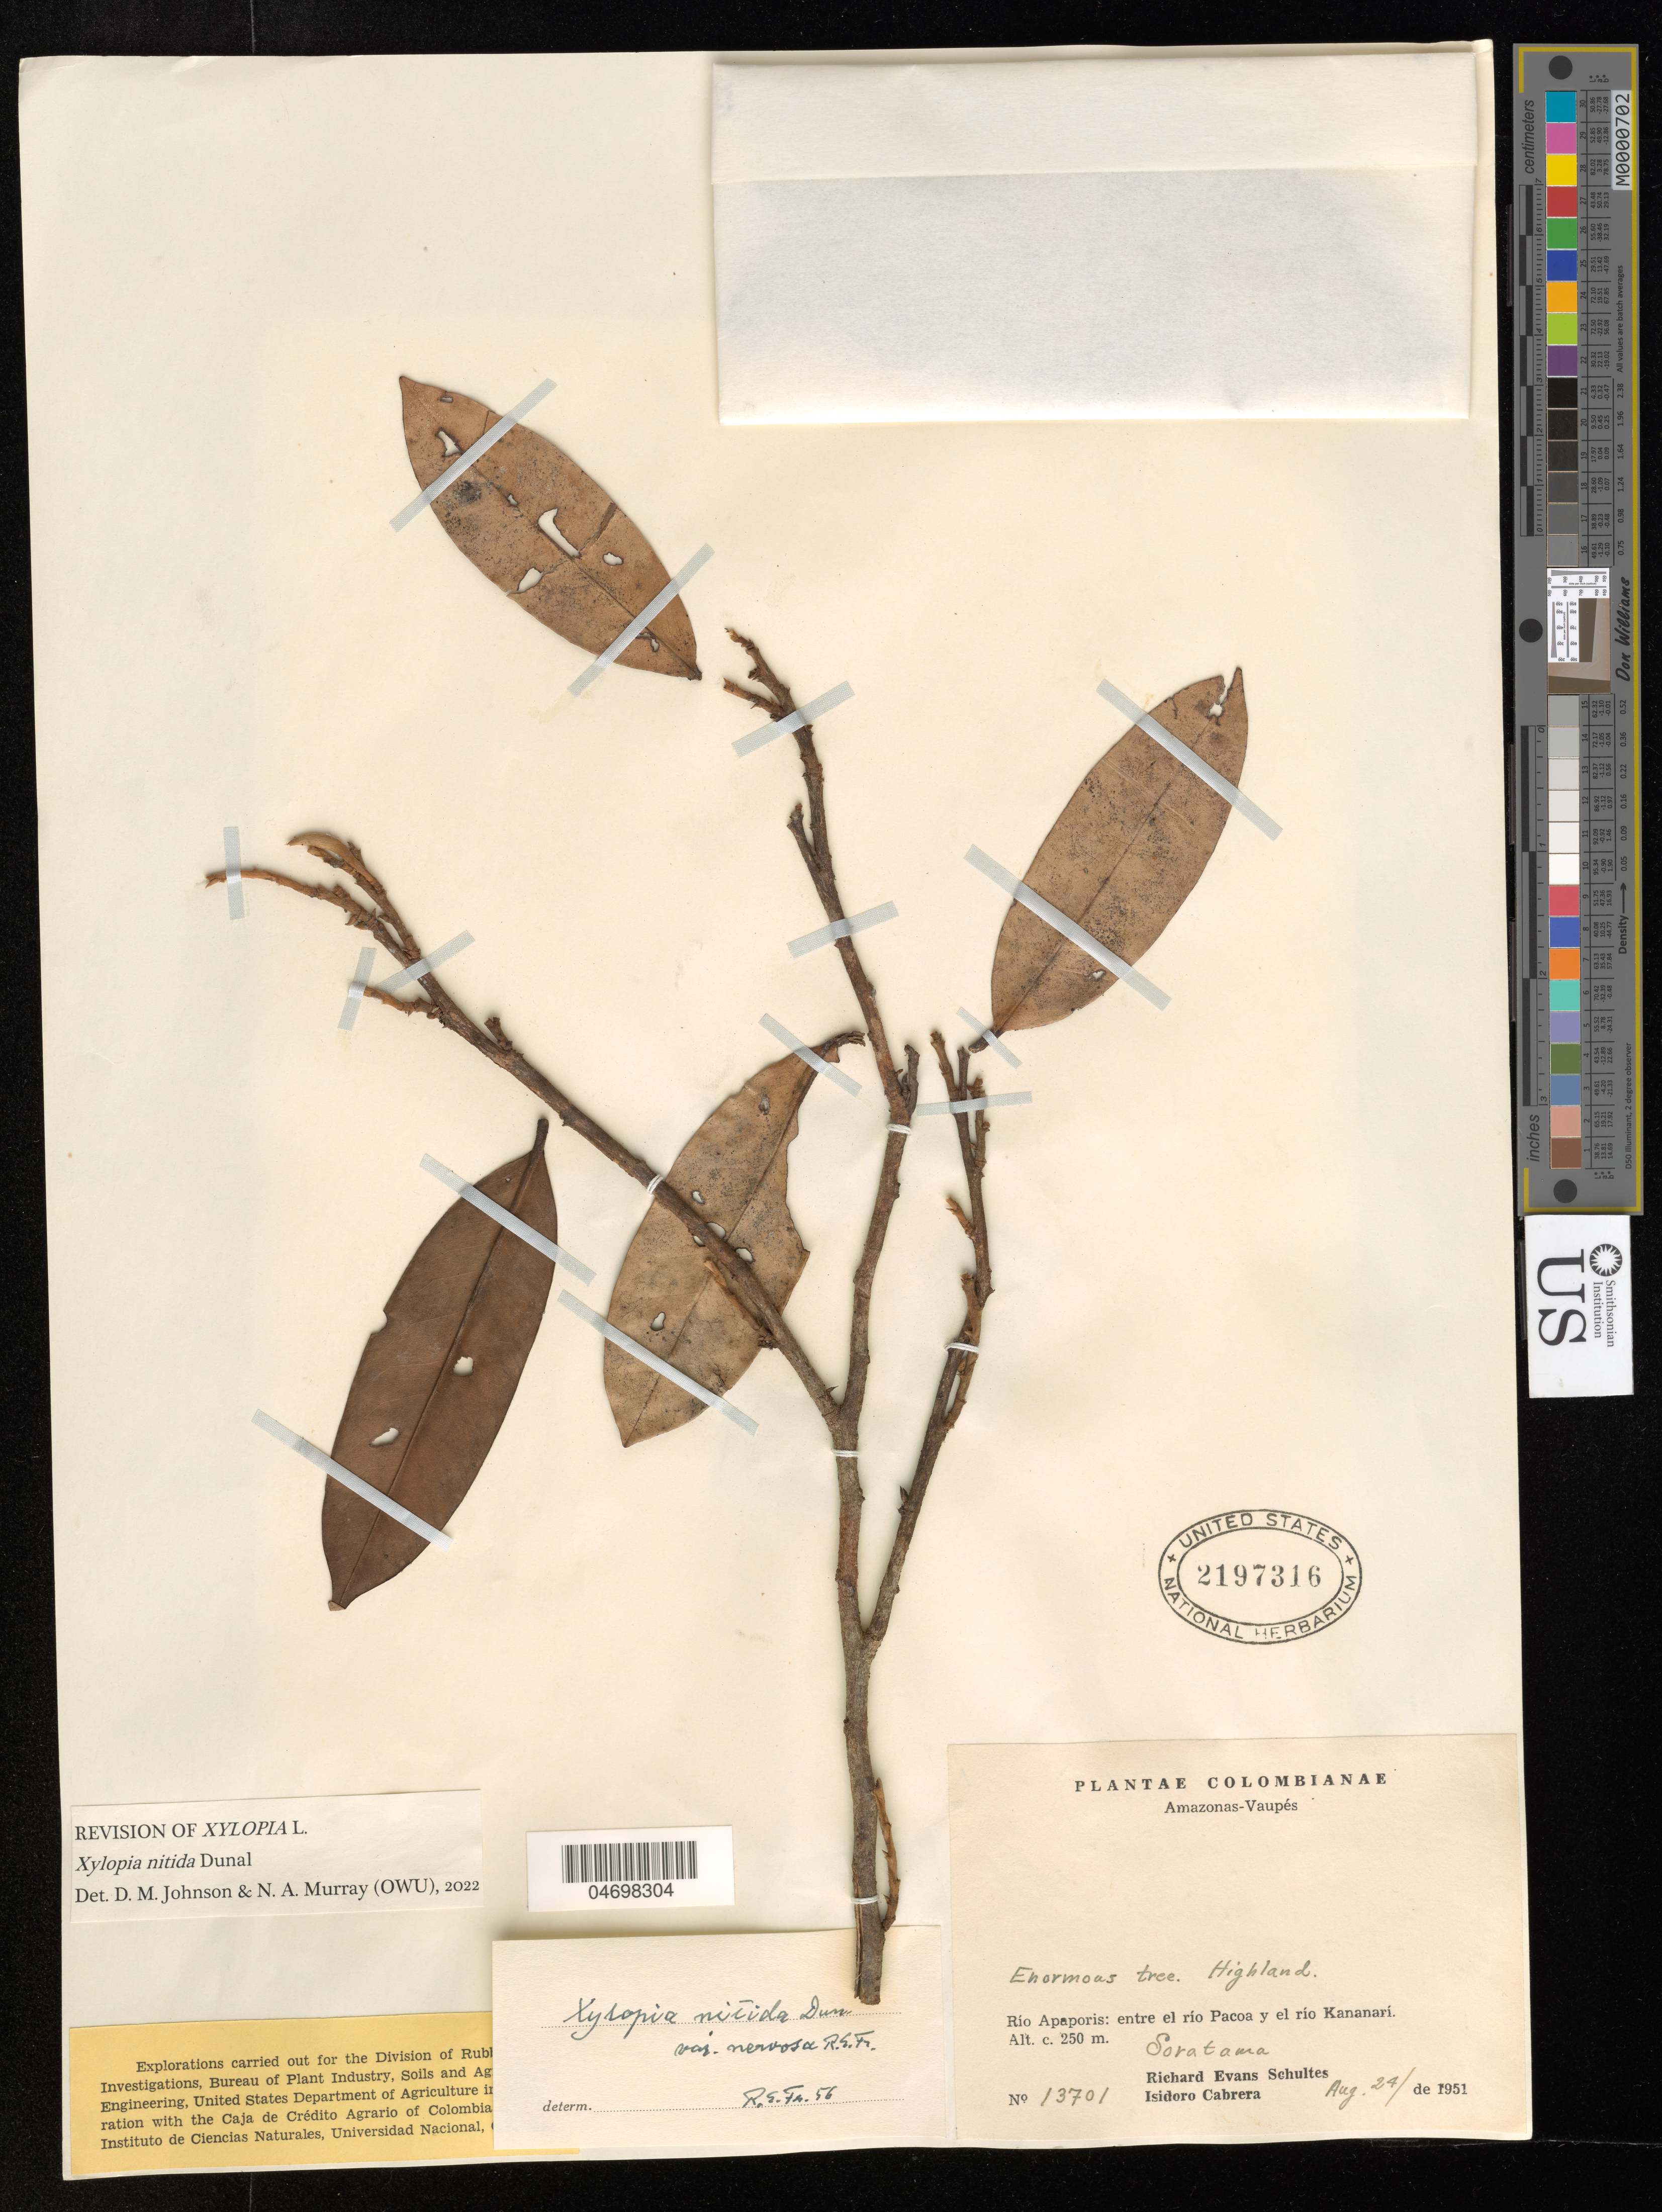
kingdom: Plantae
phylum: Tracheophyta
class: Magnoliopsida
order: Magnoliales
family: Annonaceae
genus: Xylopia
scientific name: Xylopia nitida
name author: Dunal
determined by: Johnson, D. M.; Murray, N. A.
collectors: R. E. Schultes & I. Cabrera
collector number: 13701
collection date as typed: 24 Aug 1951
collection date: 1951-08-24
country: Colombia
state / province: Amazônas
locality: Rio Apaporis, between Rio Pacoa and Rio Kananari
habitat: Highland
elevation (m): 250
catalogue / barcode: US 2197316